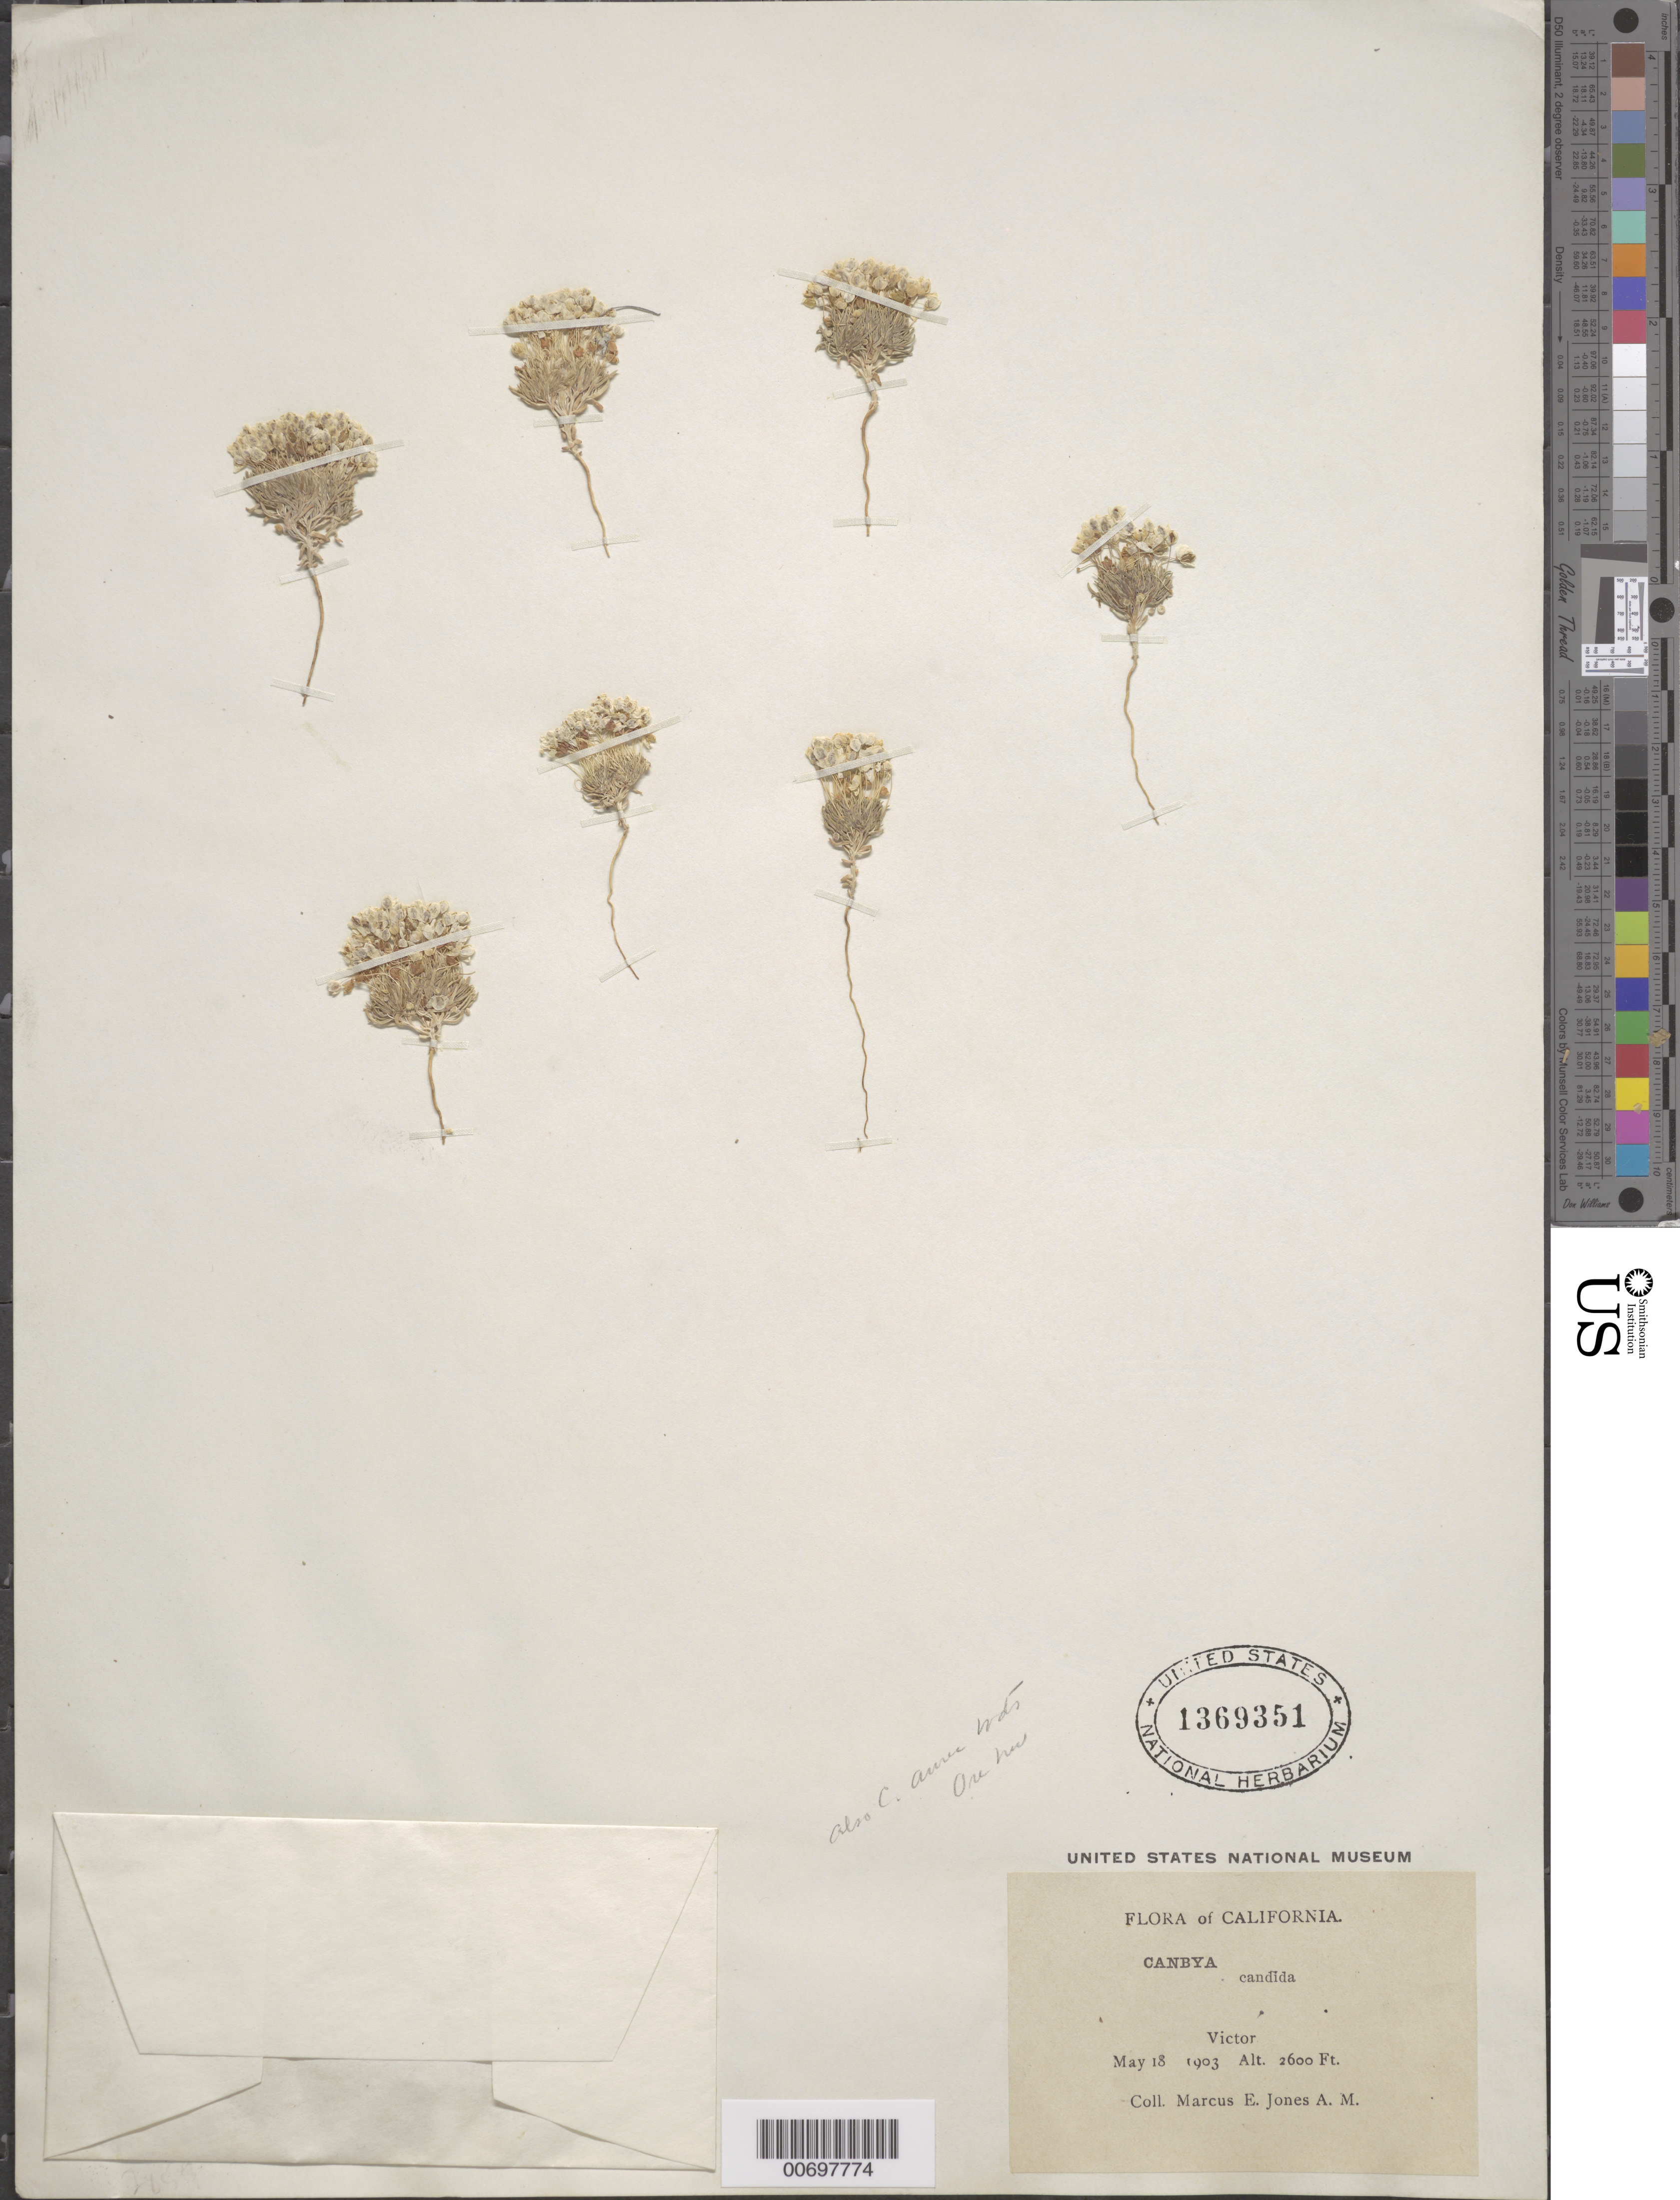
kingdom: Plantae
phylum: Tracheophyta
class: Magnoliopsida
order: Ranunculales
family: Papaveraceae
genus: Canbya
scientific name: Canbya candida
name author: Parry ex A. Gray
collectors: M. E. Jones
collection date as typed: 18 May 1903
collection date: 1903-05-18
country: United States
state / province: California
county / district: San Joaquin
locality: Victor.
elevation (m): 792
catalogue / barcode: US 1369351